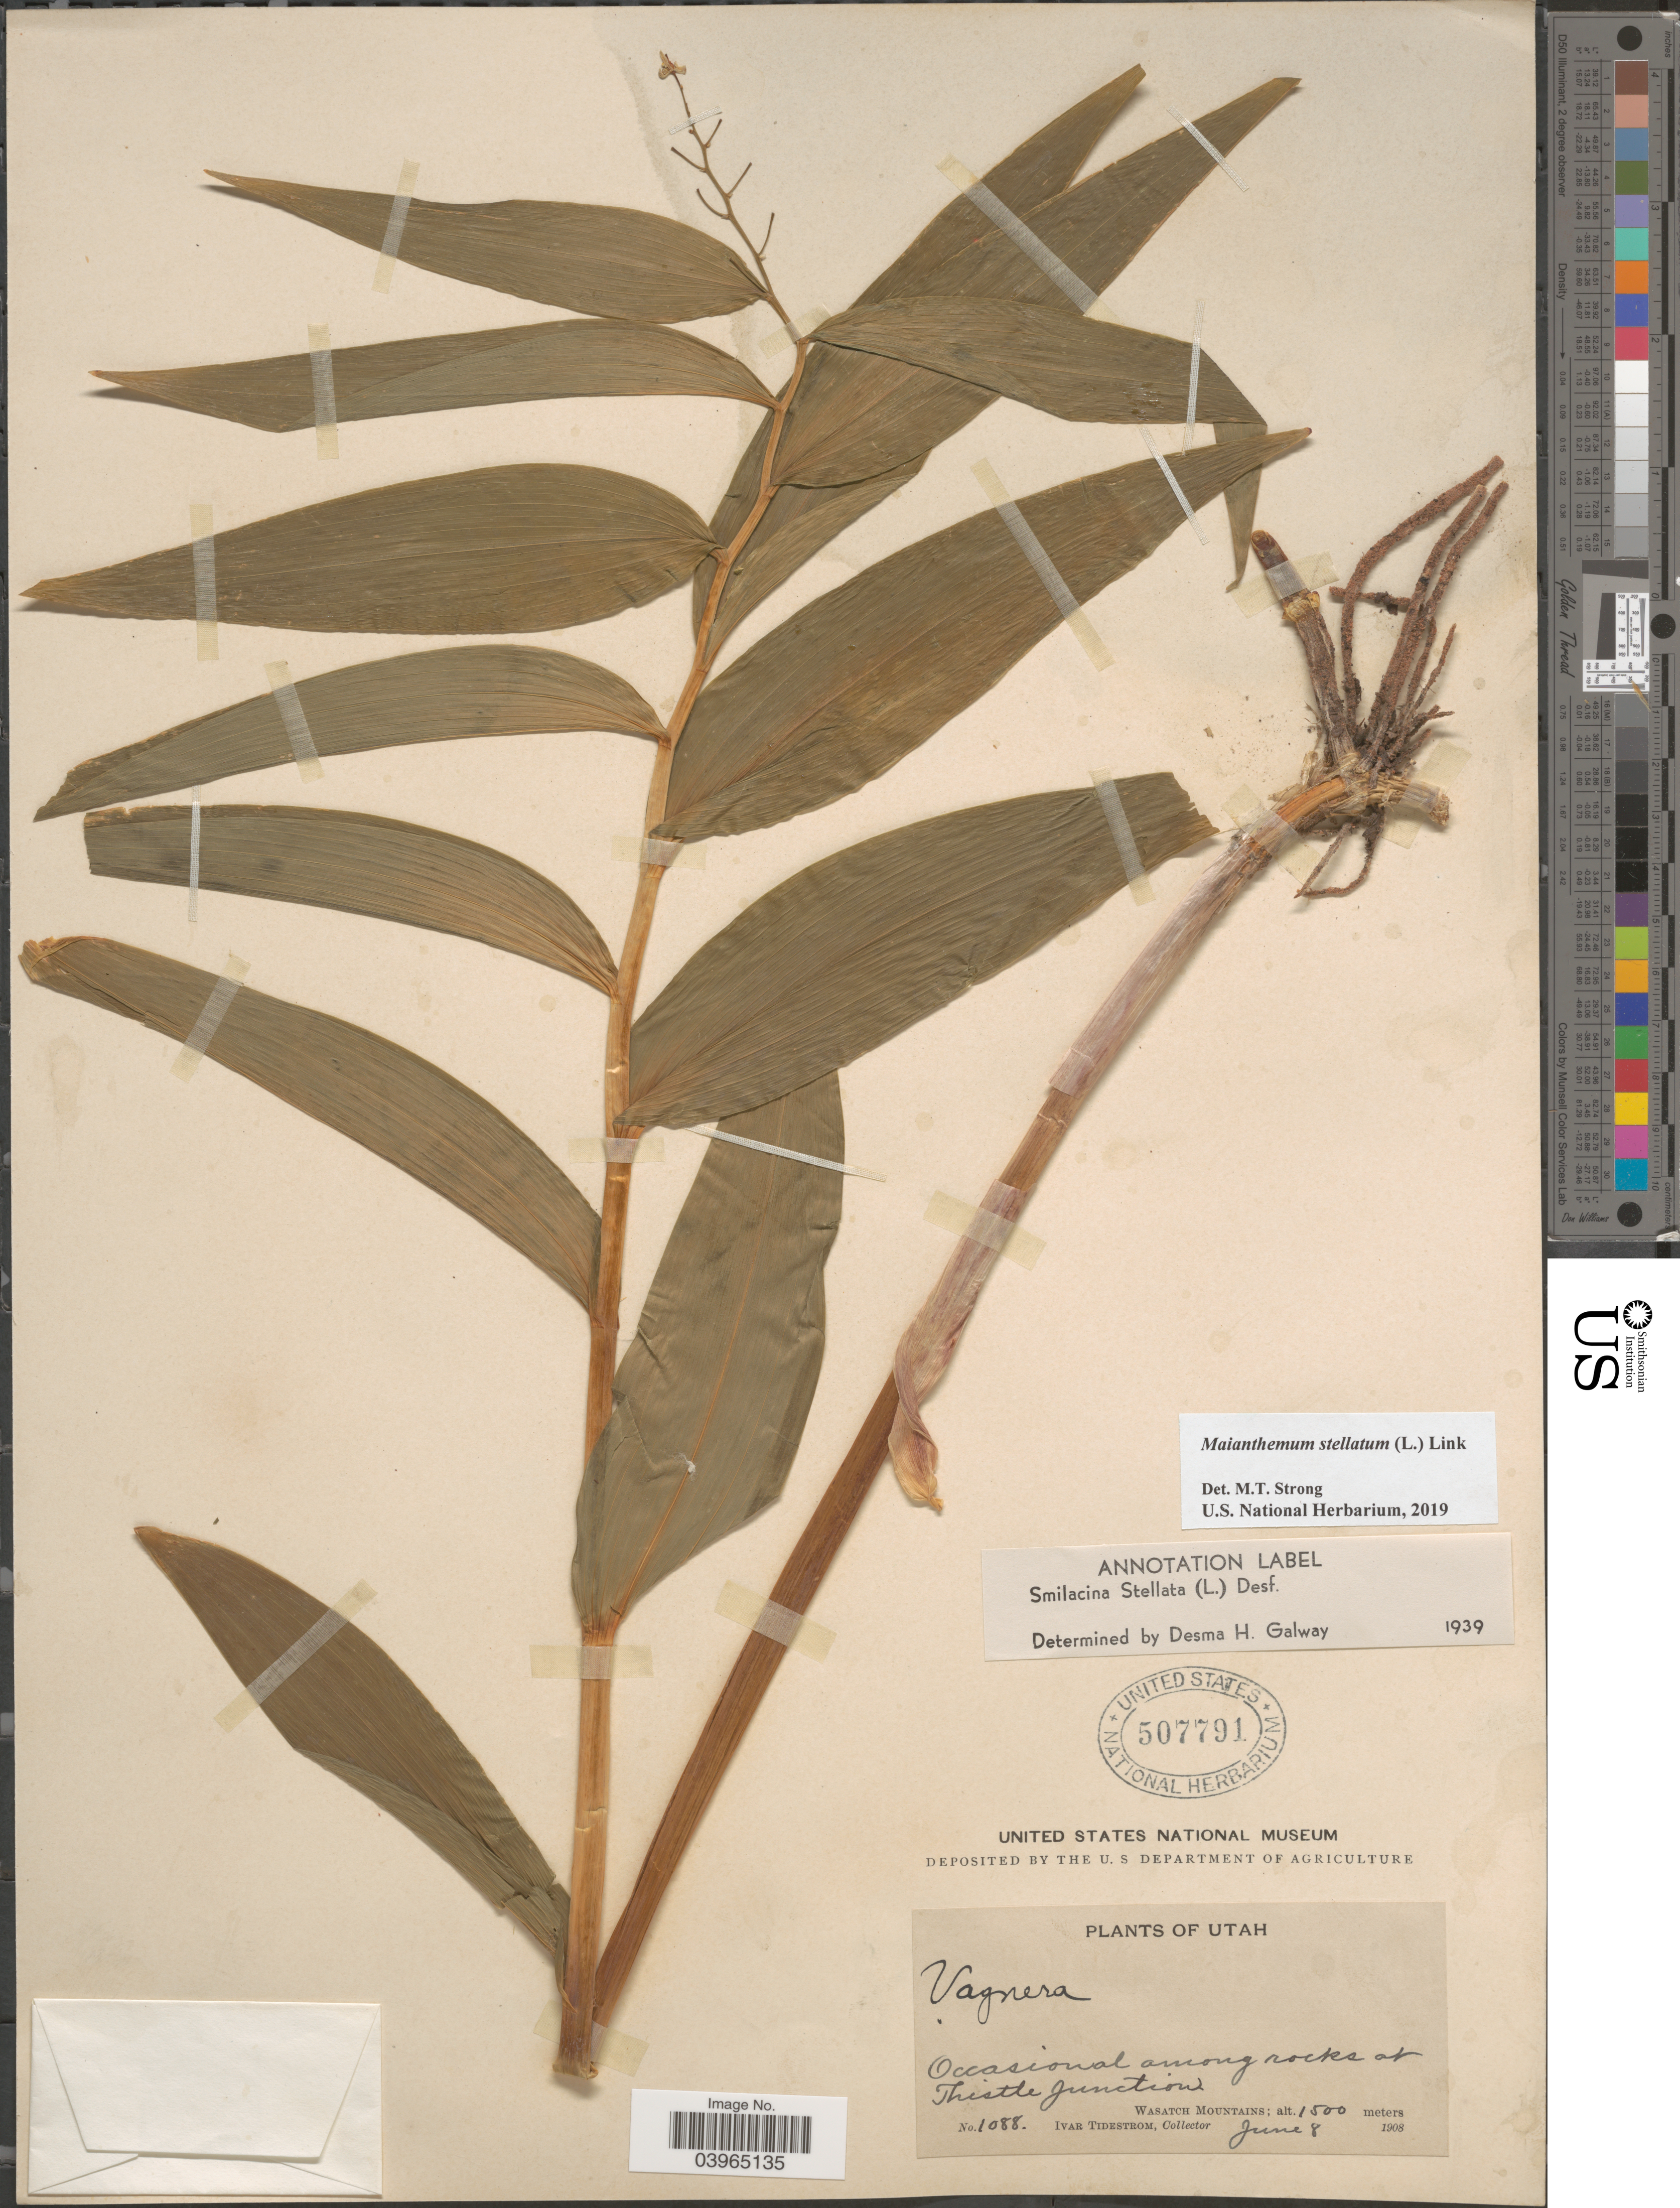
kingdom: Plantae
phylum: Tracheophyta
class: Liliopsida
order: Asparagales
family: Asparagaceae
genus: Maianthemum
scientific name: Maianthemum stellatum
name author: (L.) Link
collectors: I. F. Tidestrom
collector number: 1088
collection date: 1908-06-08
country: United States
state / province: Utah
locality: Among rocks at Thistle Junctions. Wasatch Mountains.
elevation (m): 1500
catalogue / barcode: US 507791